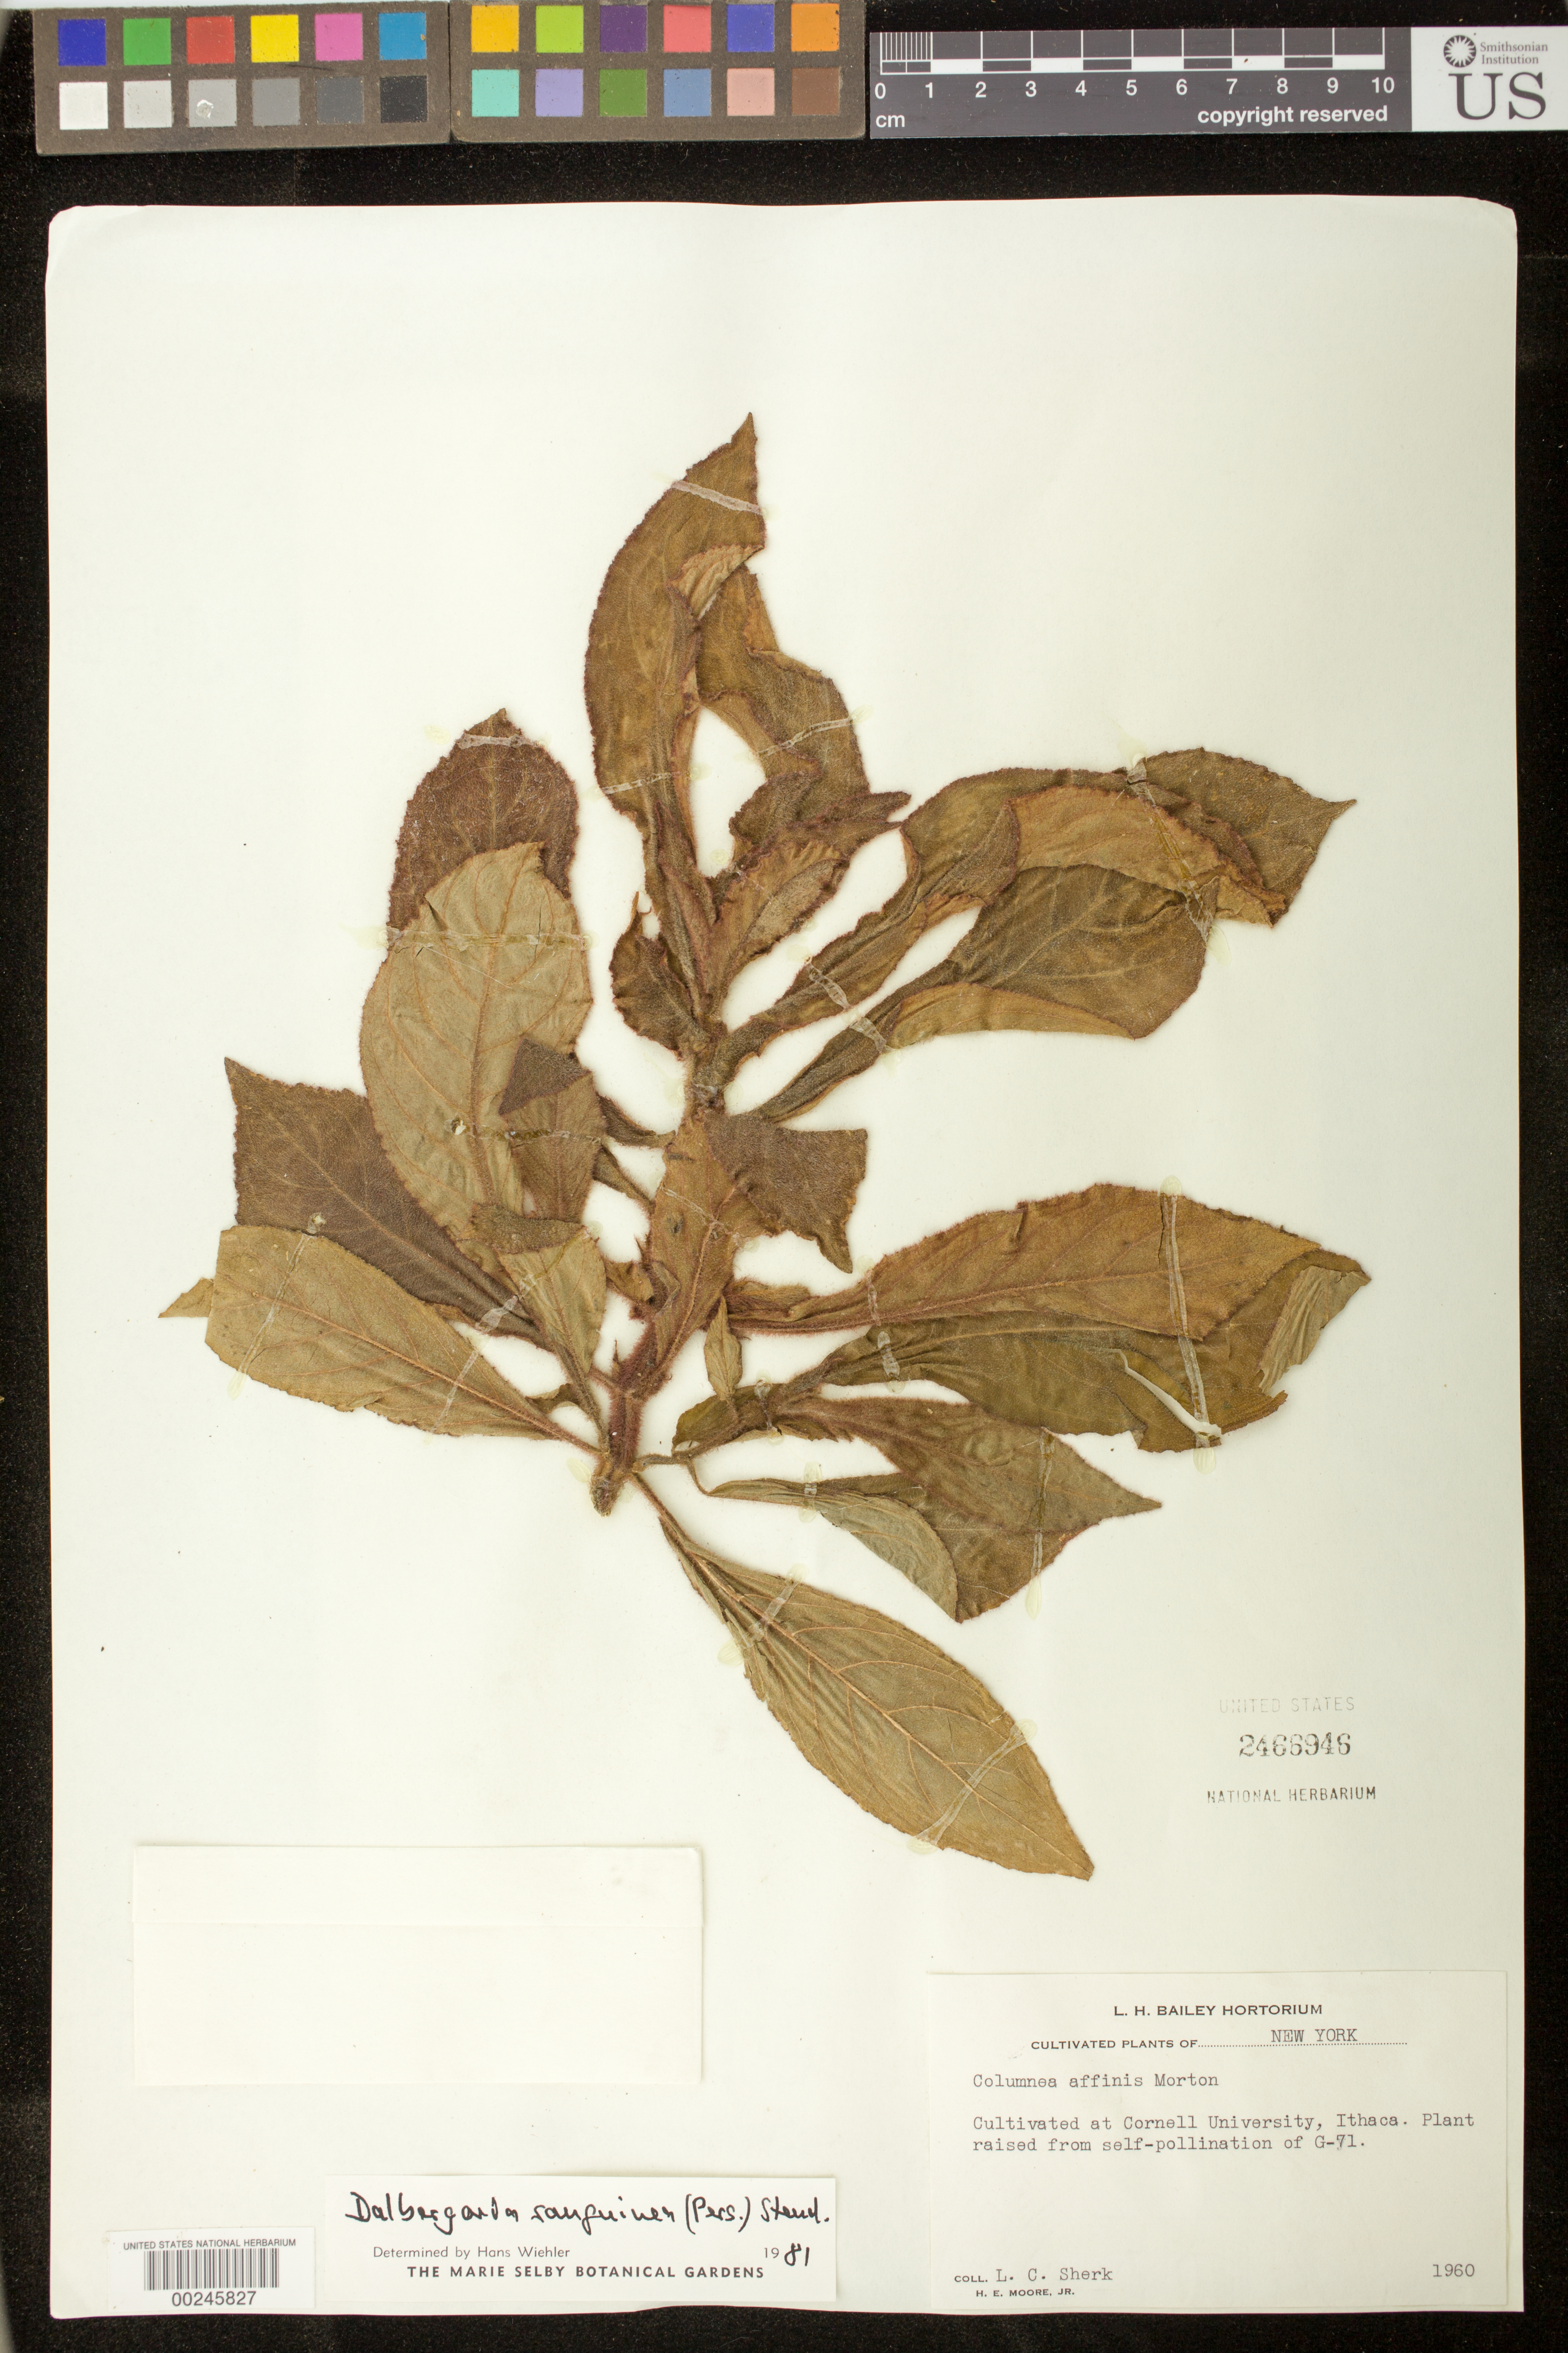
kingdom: Plantae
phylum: Tracheophyta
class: Magnoliopsida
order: Lamiales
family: Gesneriaceae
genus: Columnea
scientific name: Columnea sanguinea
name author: (Pers.) Hanst.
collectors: L. Sherk & H. E. Moore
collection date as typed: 1960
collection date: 1960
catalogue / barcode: US 2466946